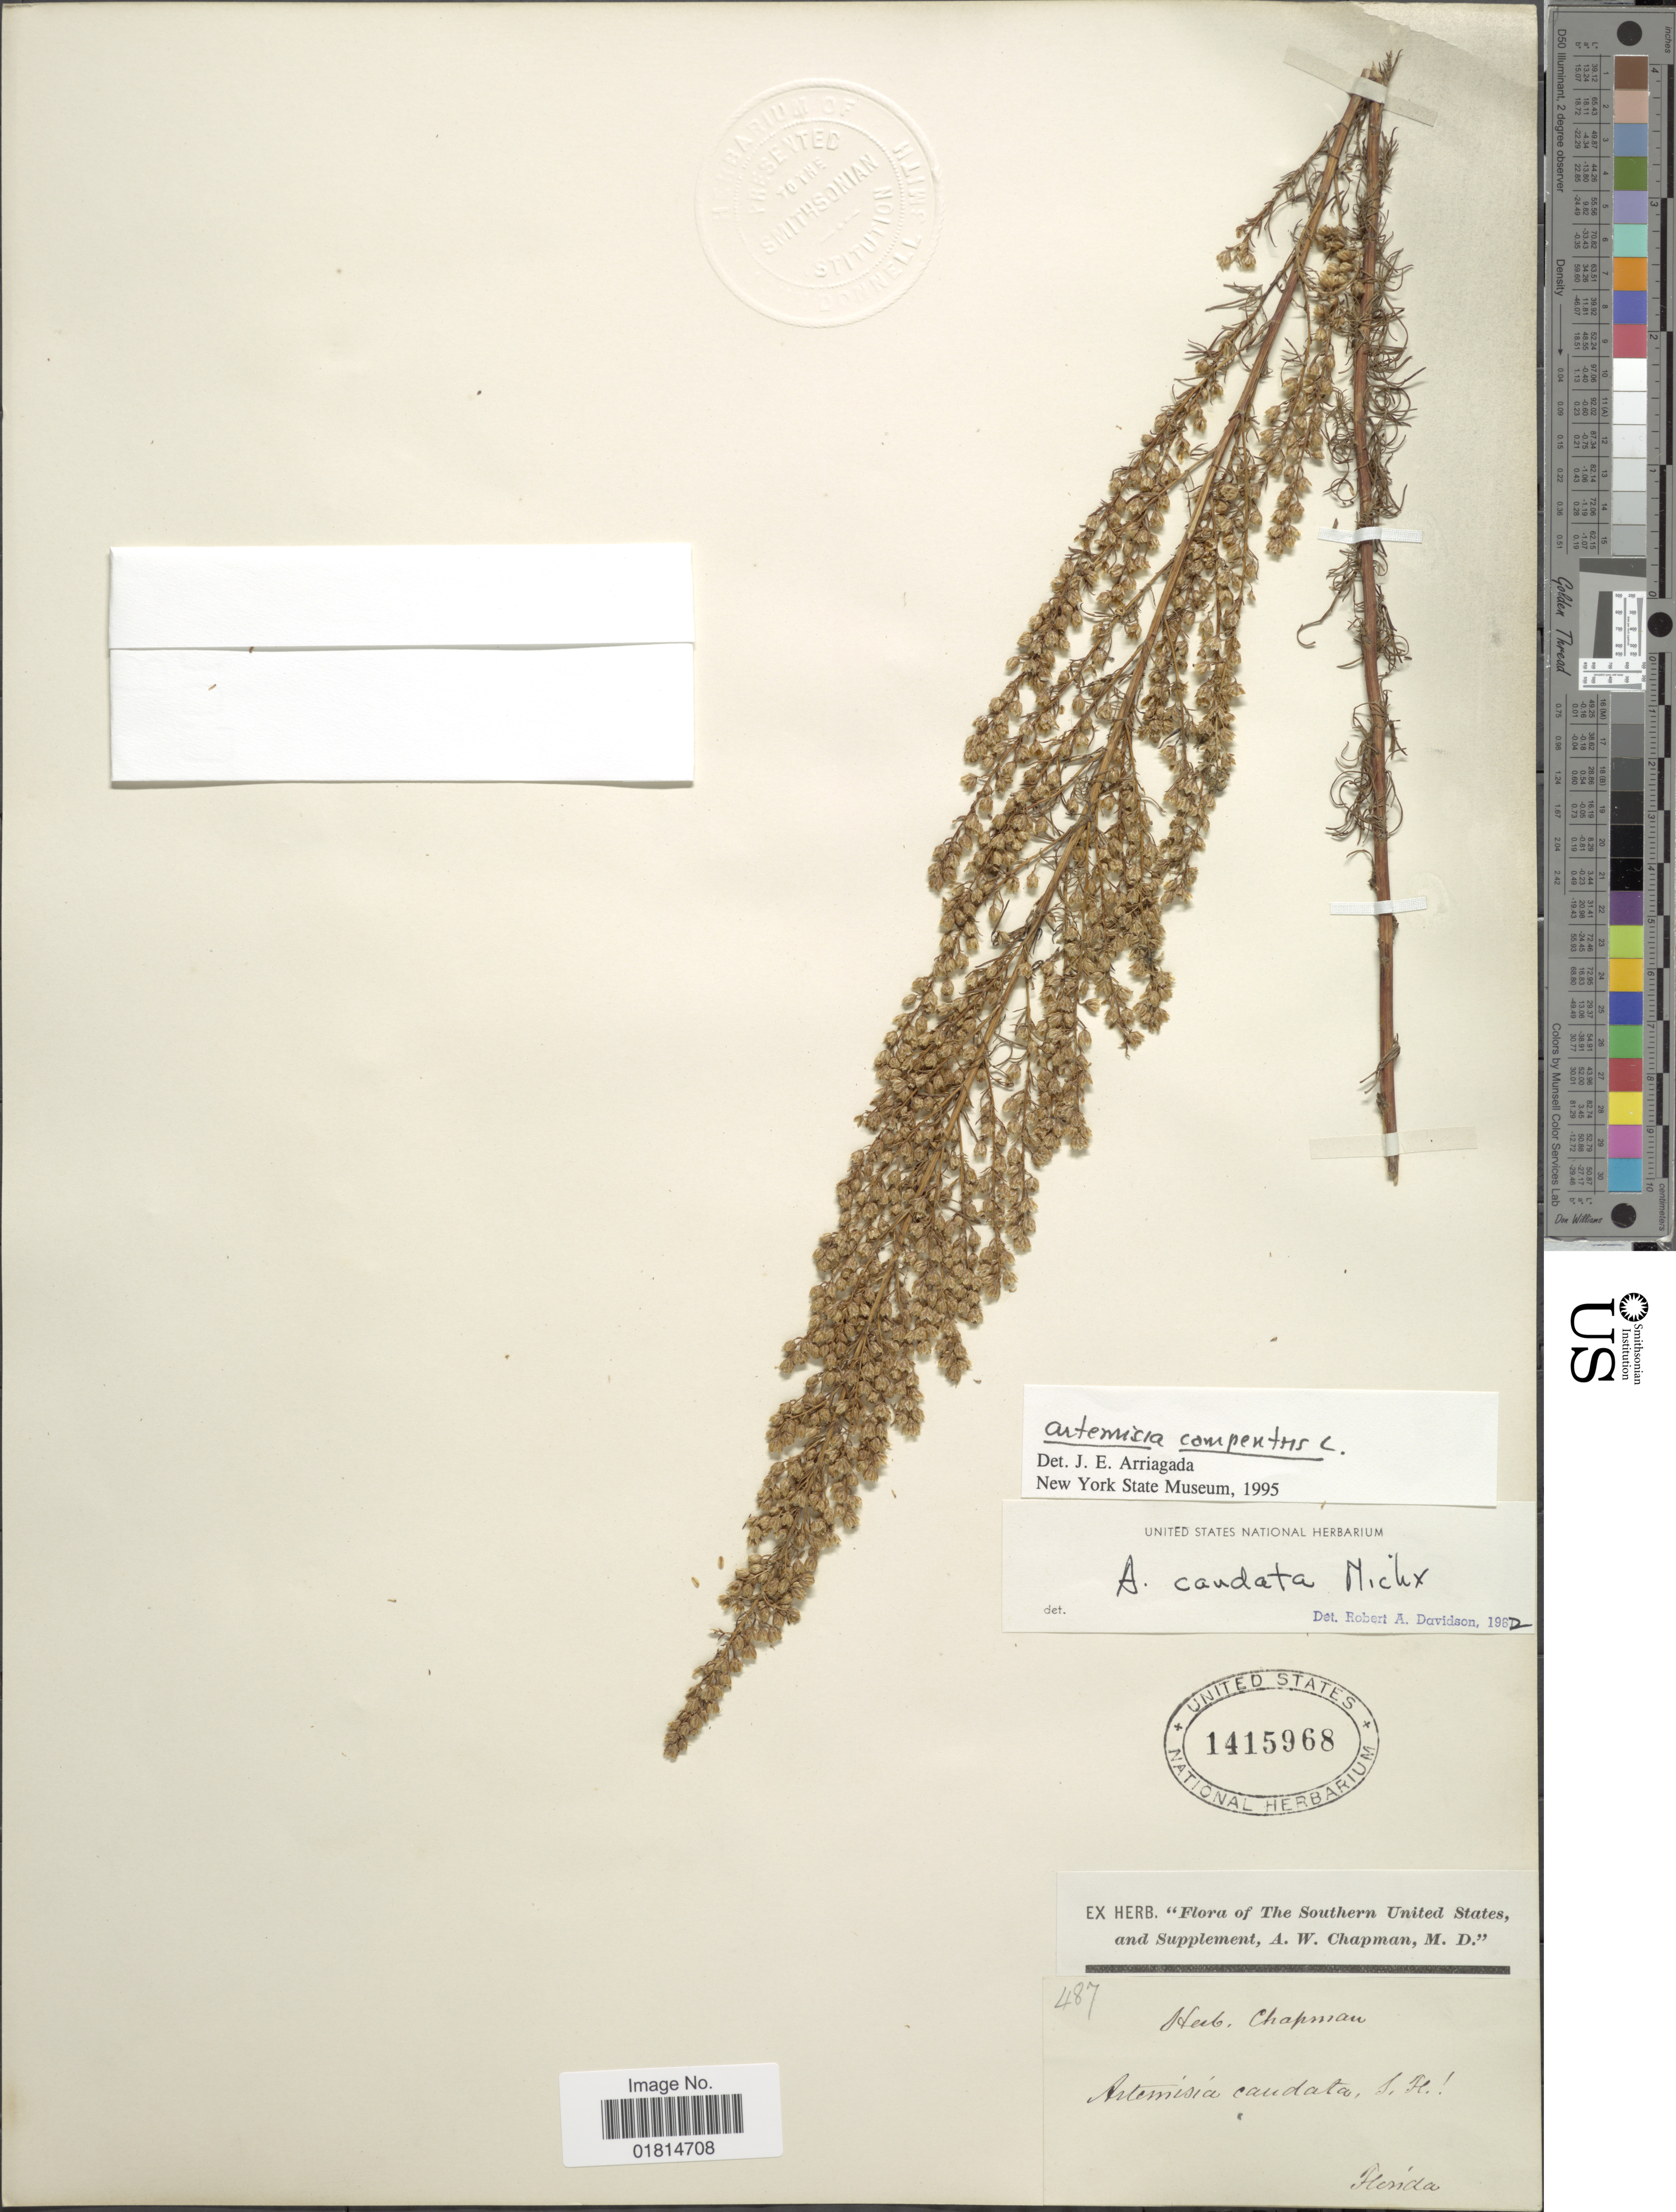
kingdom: Plantae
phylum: Tracheophyta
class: Magnoliopsida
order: Asterales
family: Asteraceae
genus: Artemisia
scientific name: Artemisia campestris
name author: L.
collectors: A. W. Chapman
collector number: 487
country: United States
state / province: Florida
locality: Southern United States, and Supplement.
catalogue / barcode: US 1415968